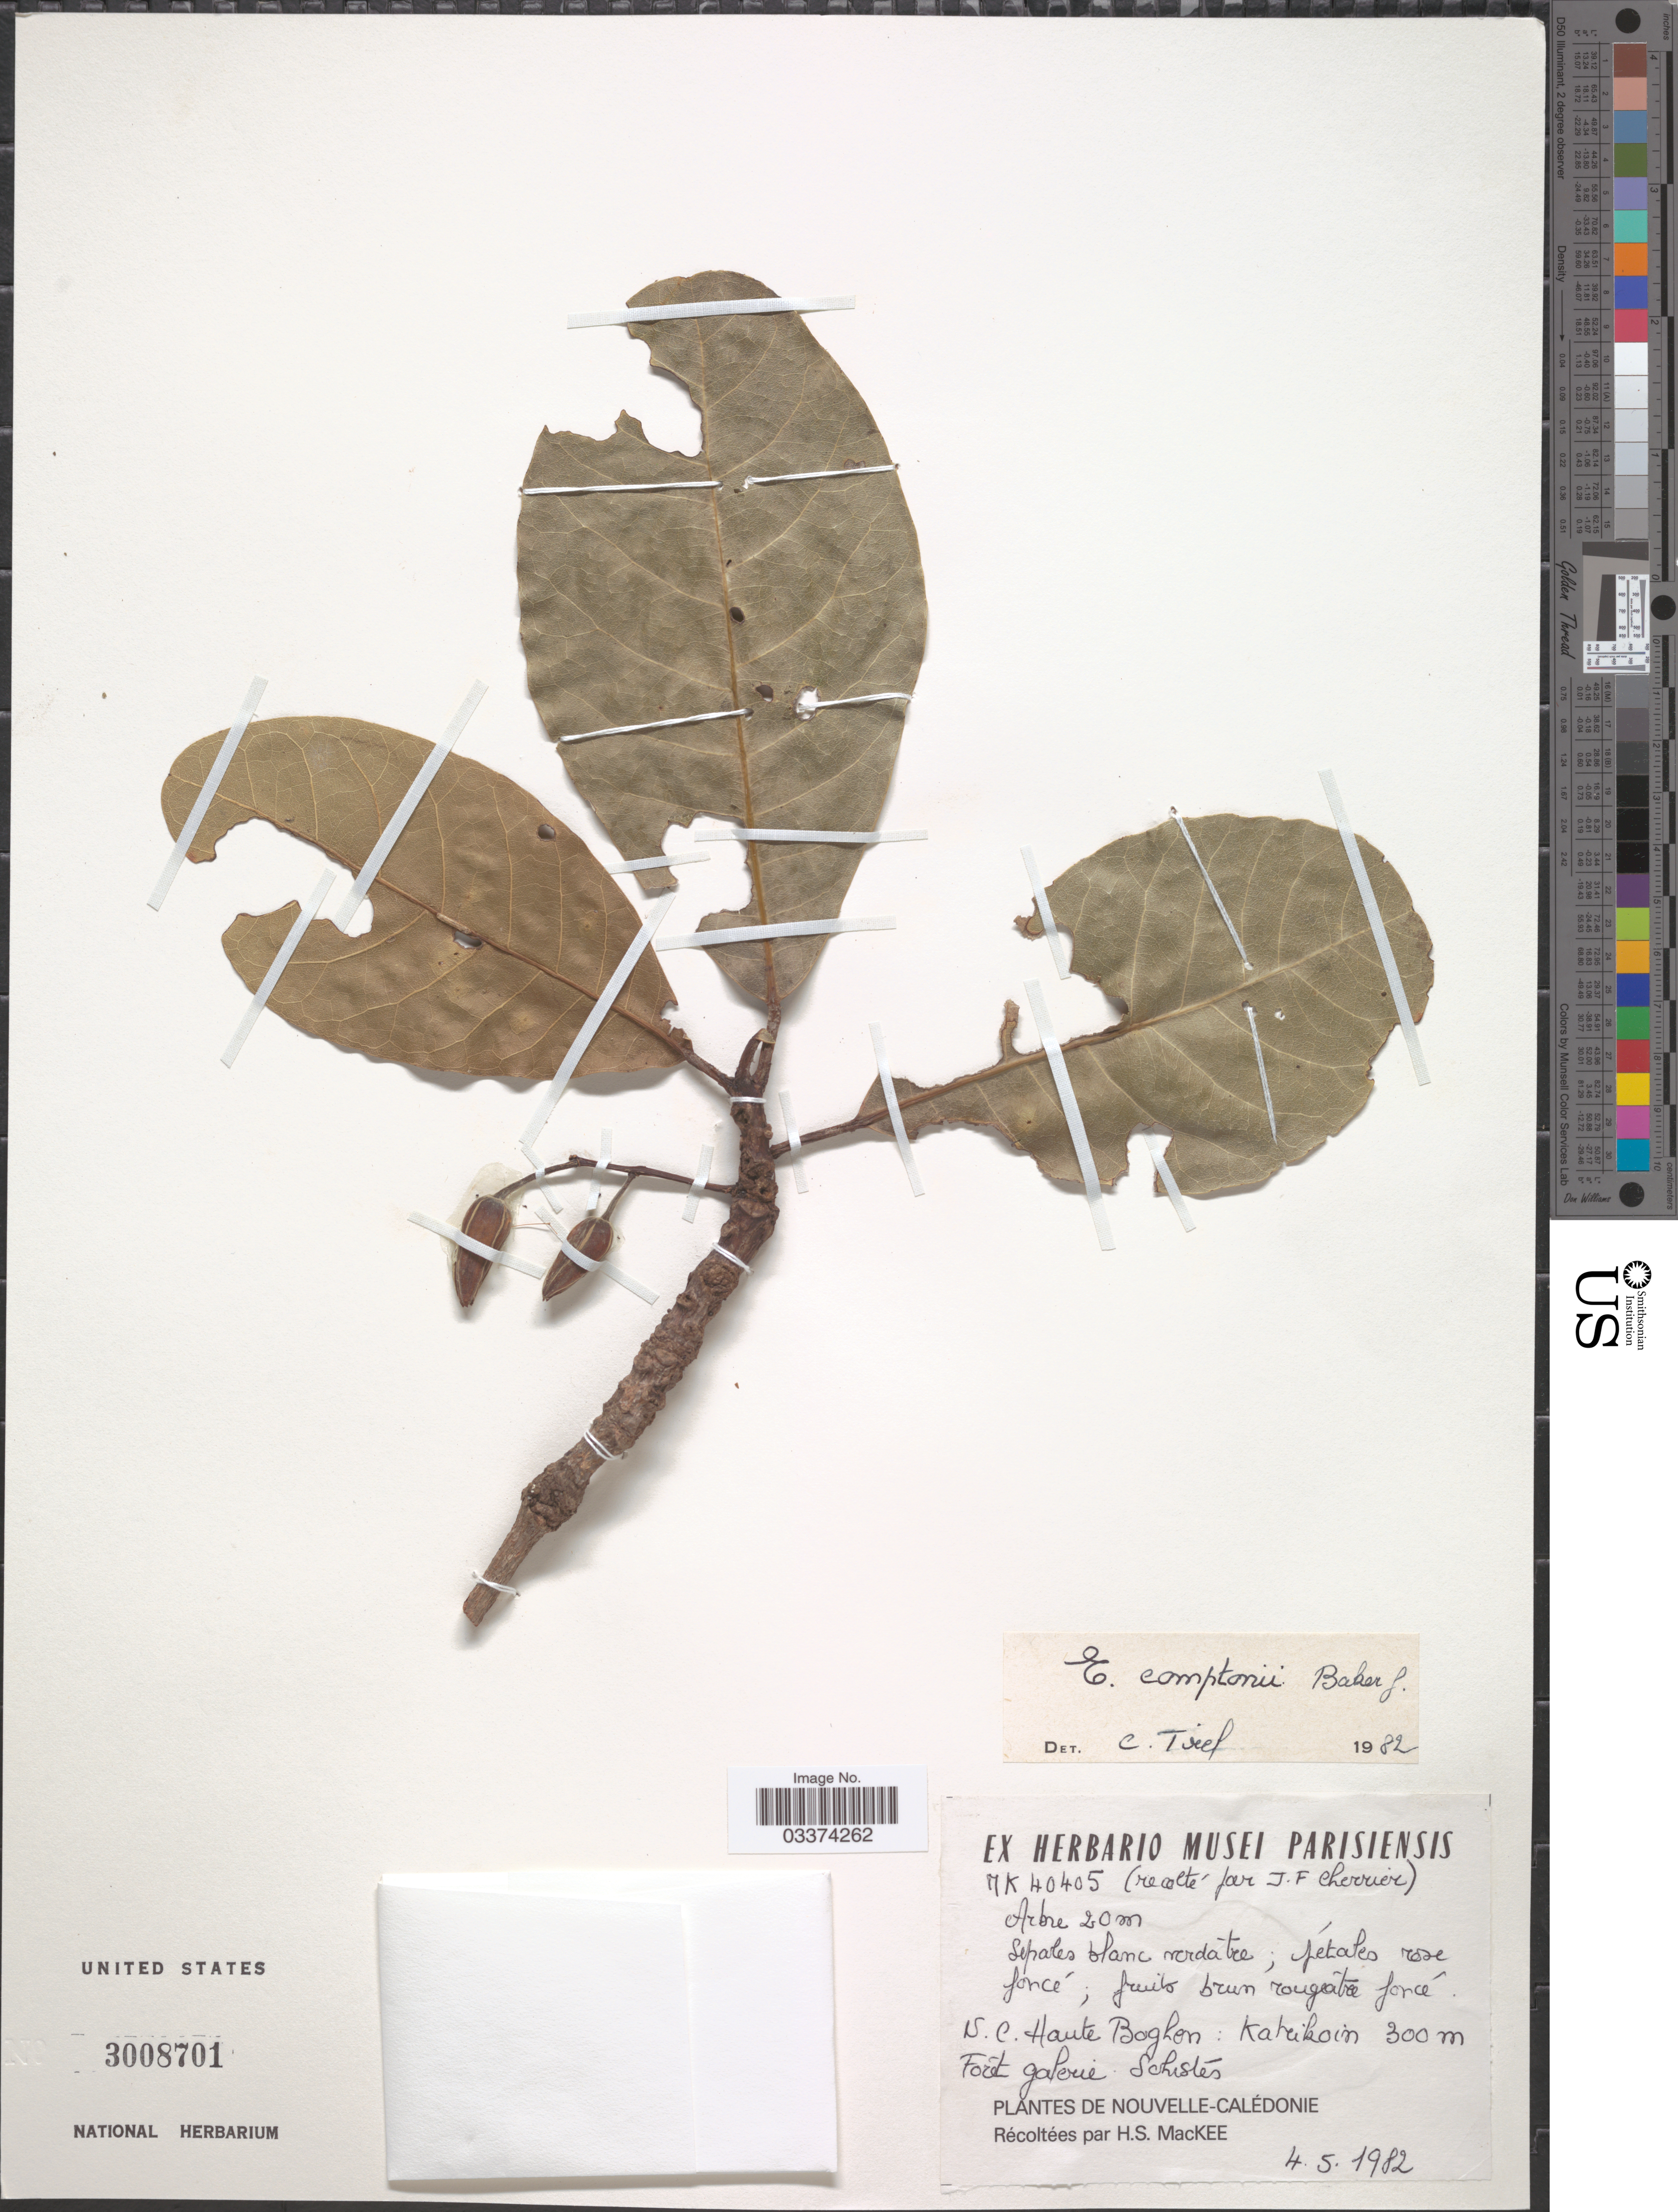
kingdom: Plantae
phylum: Tracheophyta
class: Magnoliopsida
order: Oxalidales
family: Elaeocarpaceae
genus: Elaeocarpus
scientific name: Elaeocarpus comptonii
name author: Baker f.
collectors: H. Mackee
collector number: MK40405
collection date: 1982-05-04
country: New Caledonia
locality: S. C. Haute Baghen: Katrikoin. Nouvelle-Calédonie.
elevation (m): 300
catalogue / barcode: US 3008701